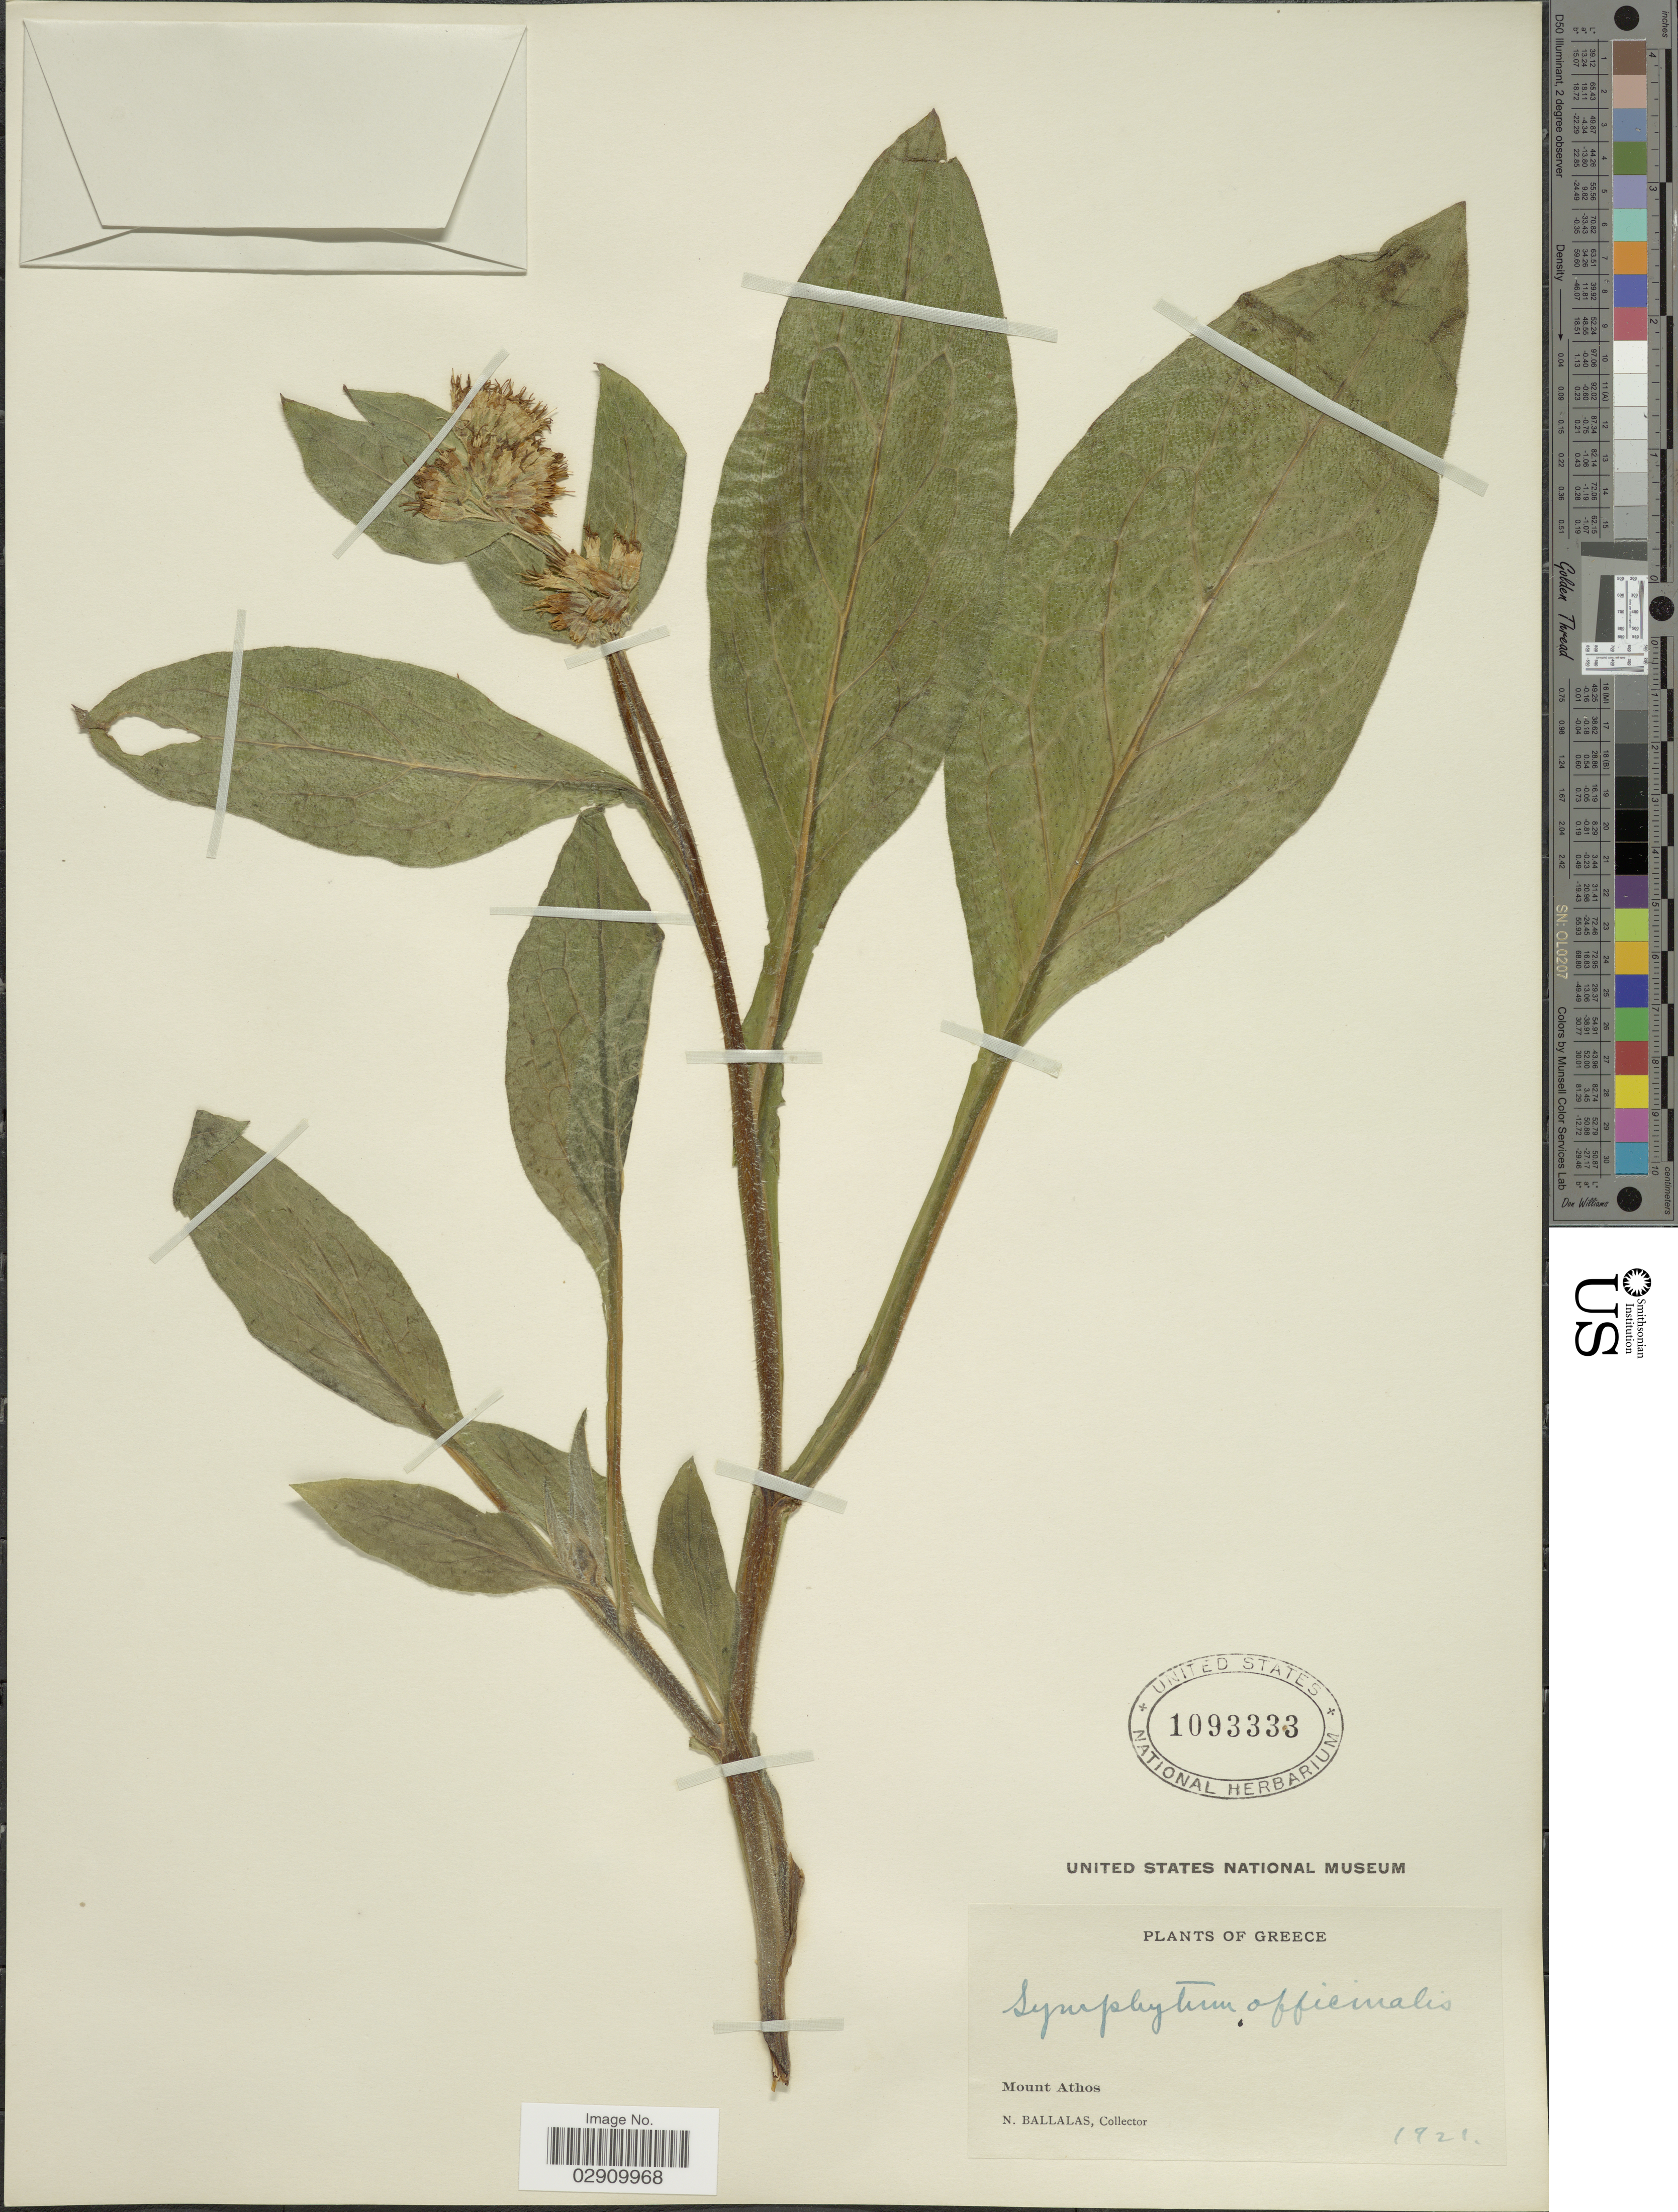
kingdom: Plantae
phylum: Tracheophyta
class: Magnoliopsida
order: Boraginales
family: Boraginaceae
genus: Symphytum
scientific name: Symphytum officinale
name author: L.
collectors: N. Ballalas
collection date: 1921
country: Greece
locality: Mount Athos.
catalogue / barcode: US 1093333